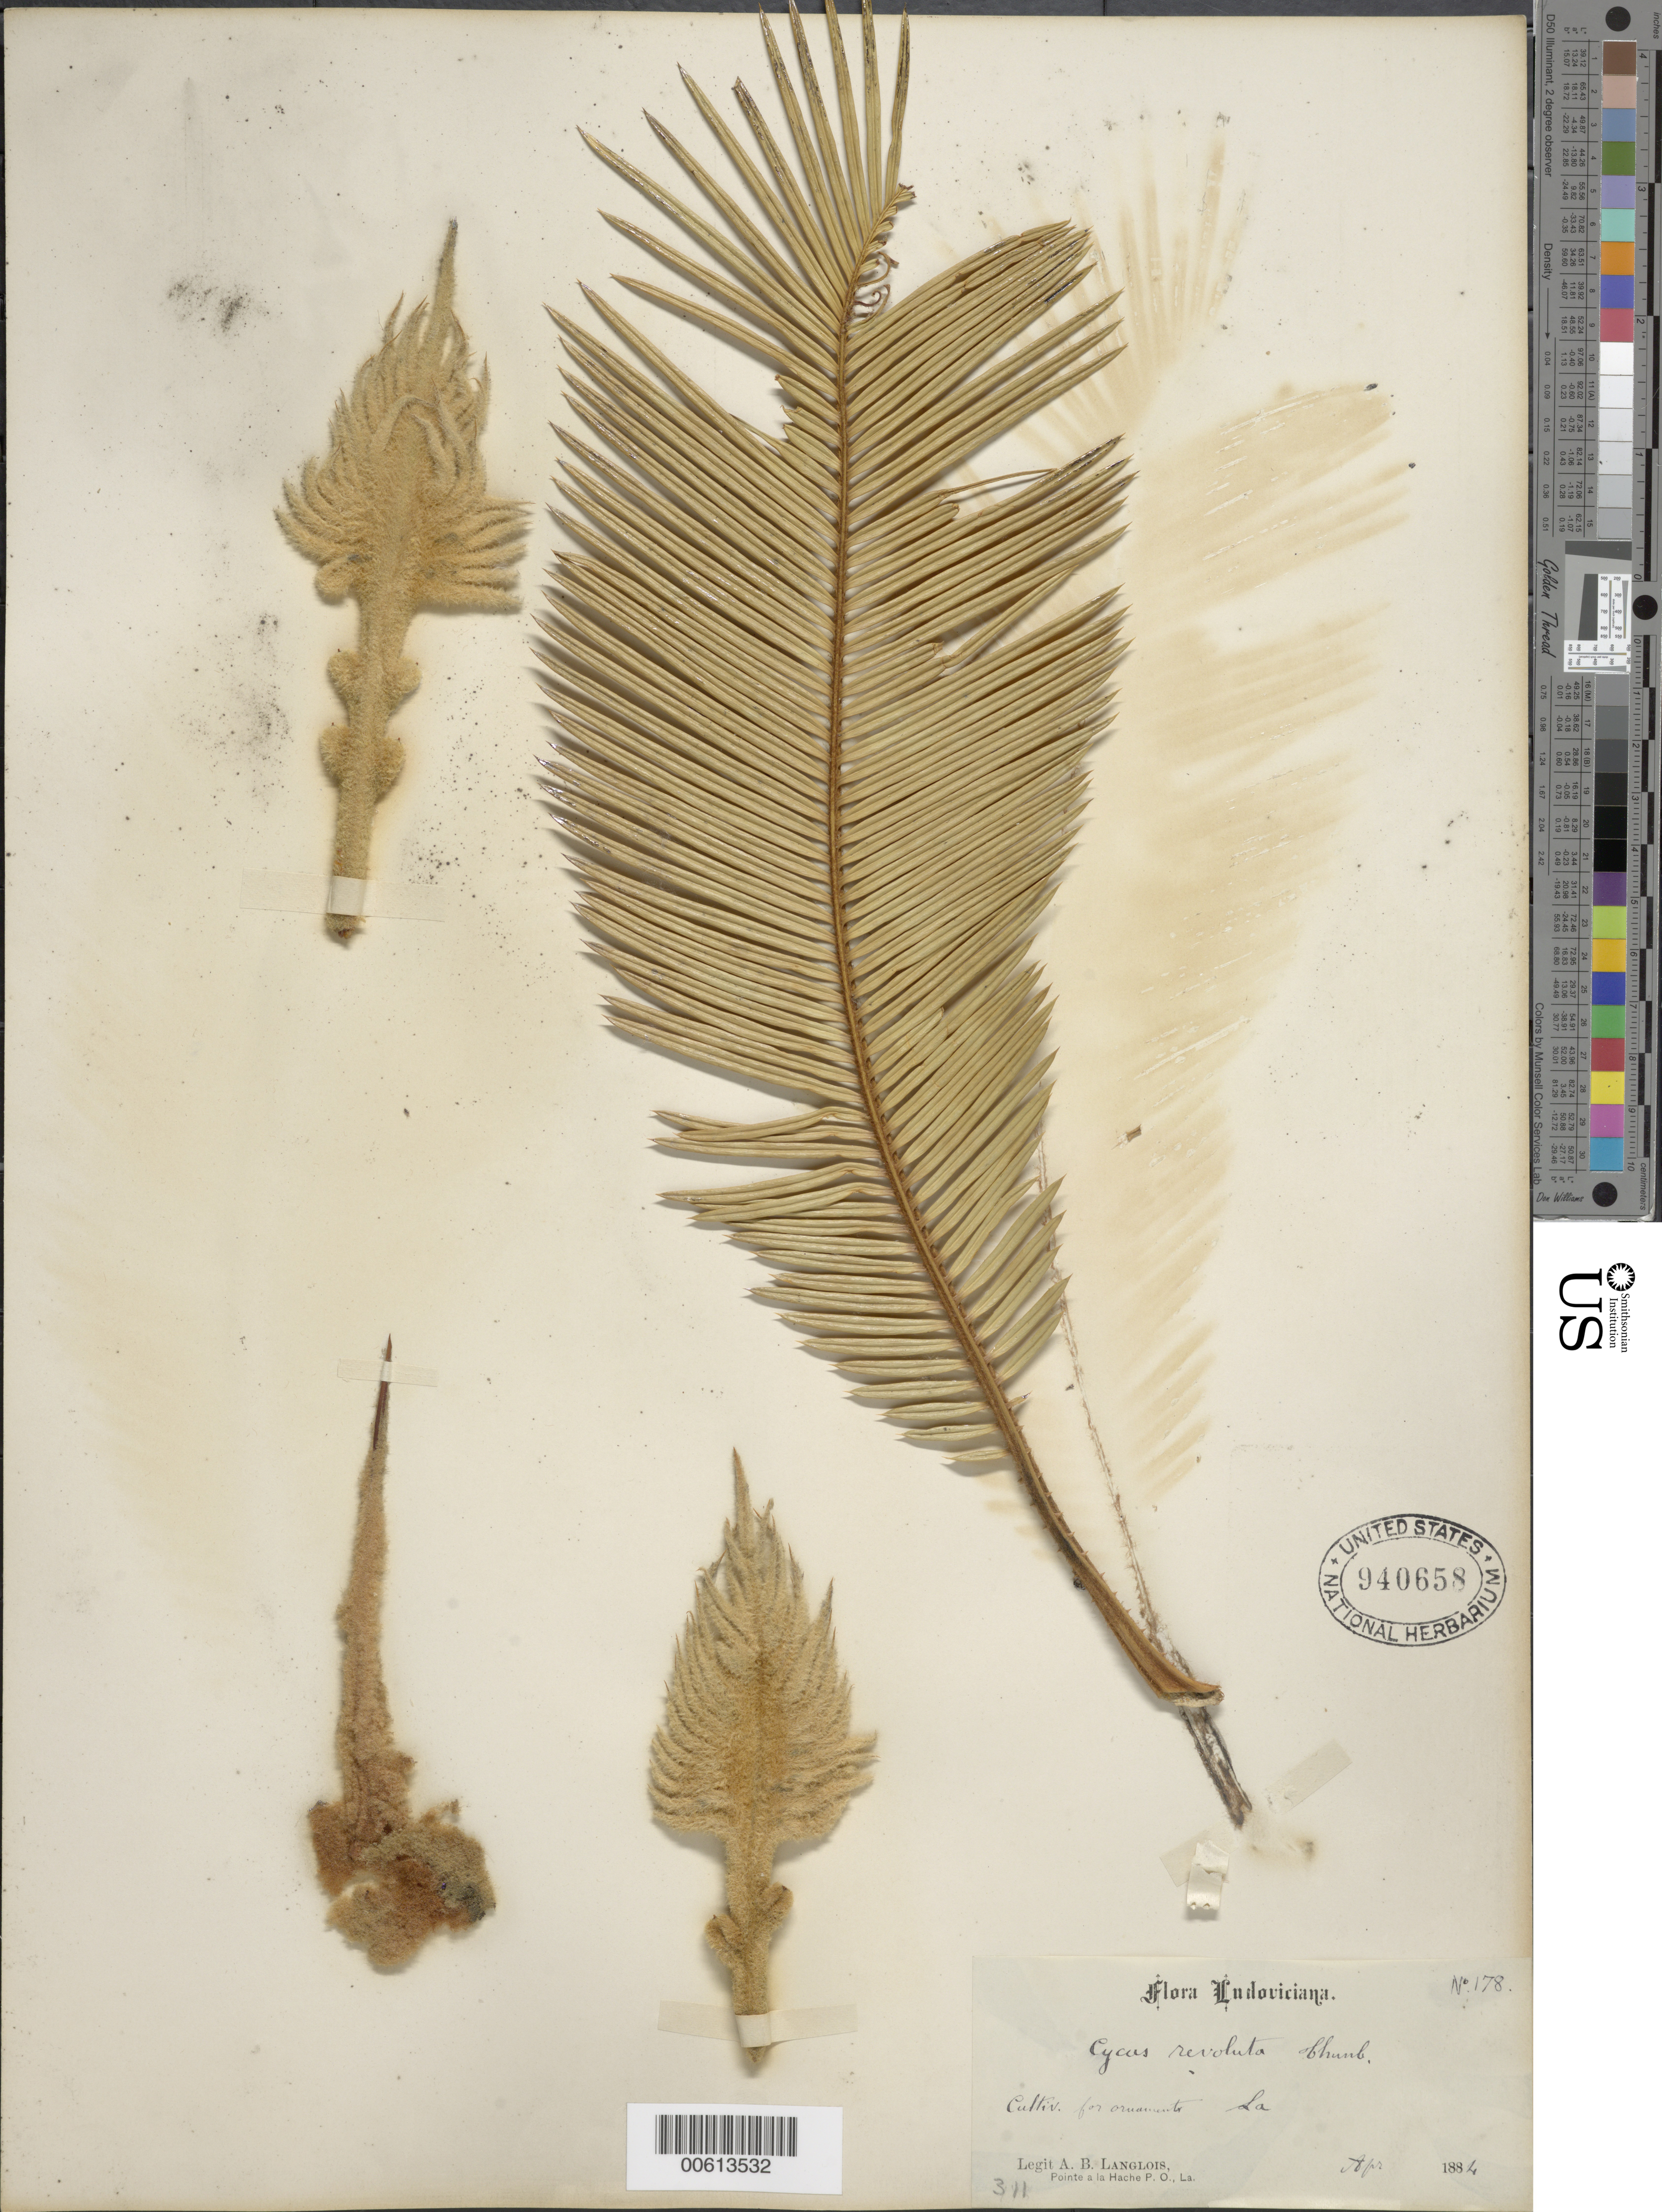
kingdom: Plantae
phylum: Tracheophyta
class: Cycadopsida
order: Cycadales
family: Cycadaceae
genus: Cycas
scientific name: Cycas revoluta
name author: Thunb.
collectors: A. B. Langlois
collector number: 178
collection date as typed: Apr 1884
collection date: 1884-04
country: United States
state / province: Louisiana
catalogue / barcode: US 940658